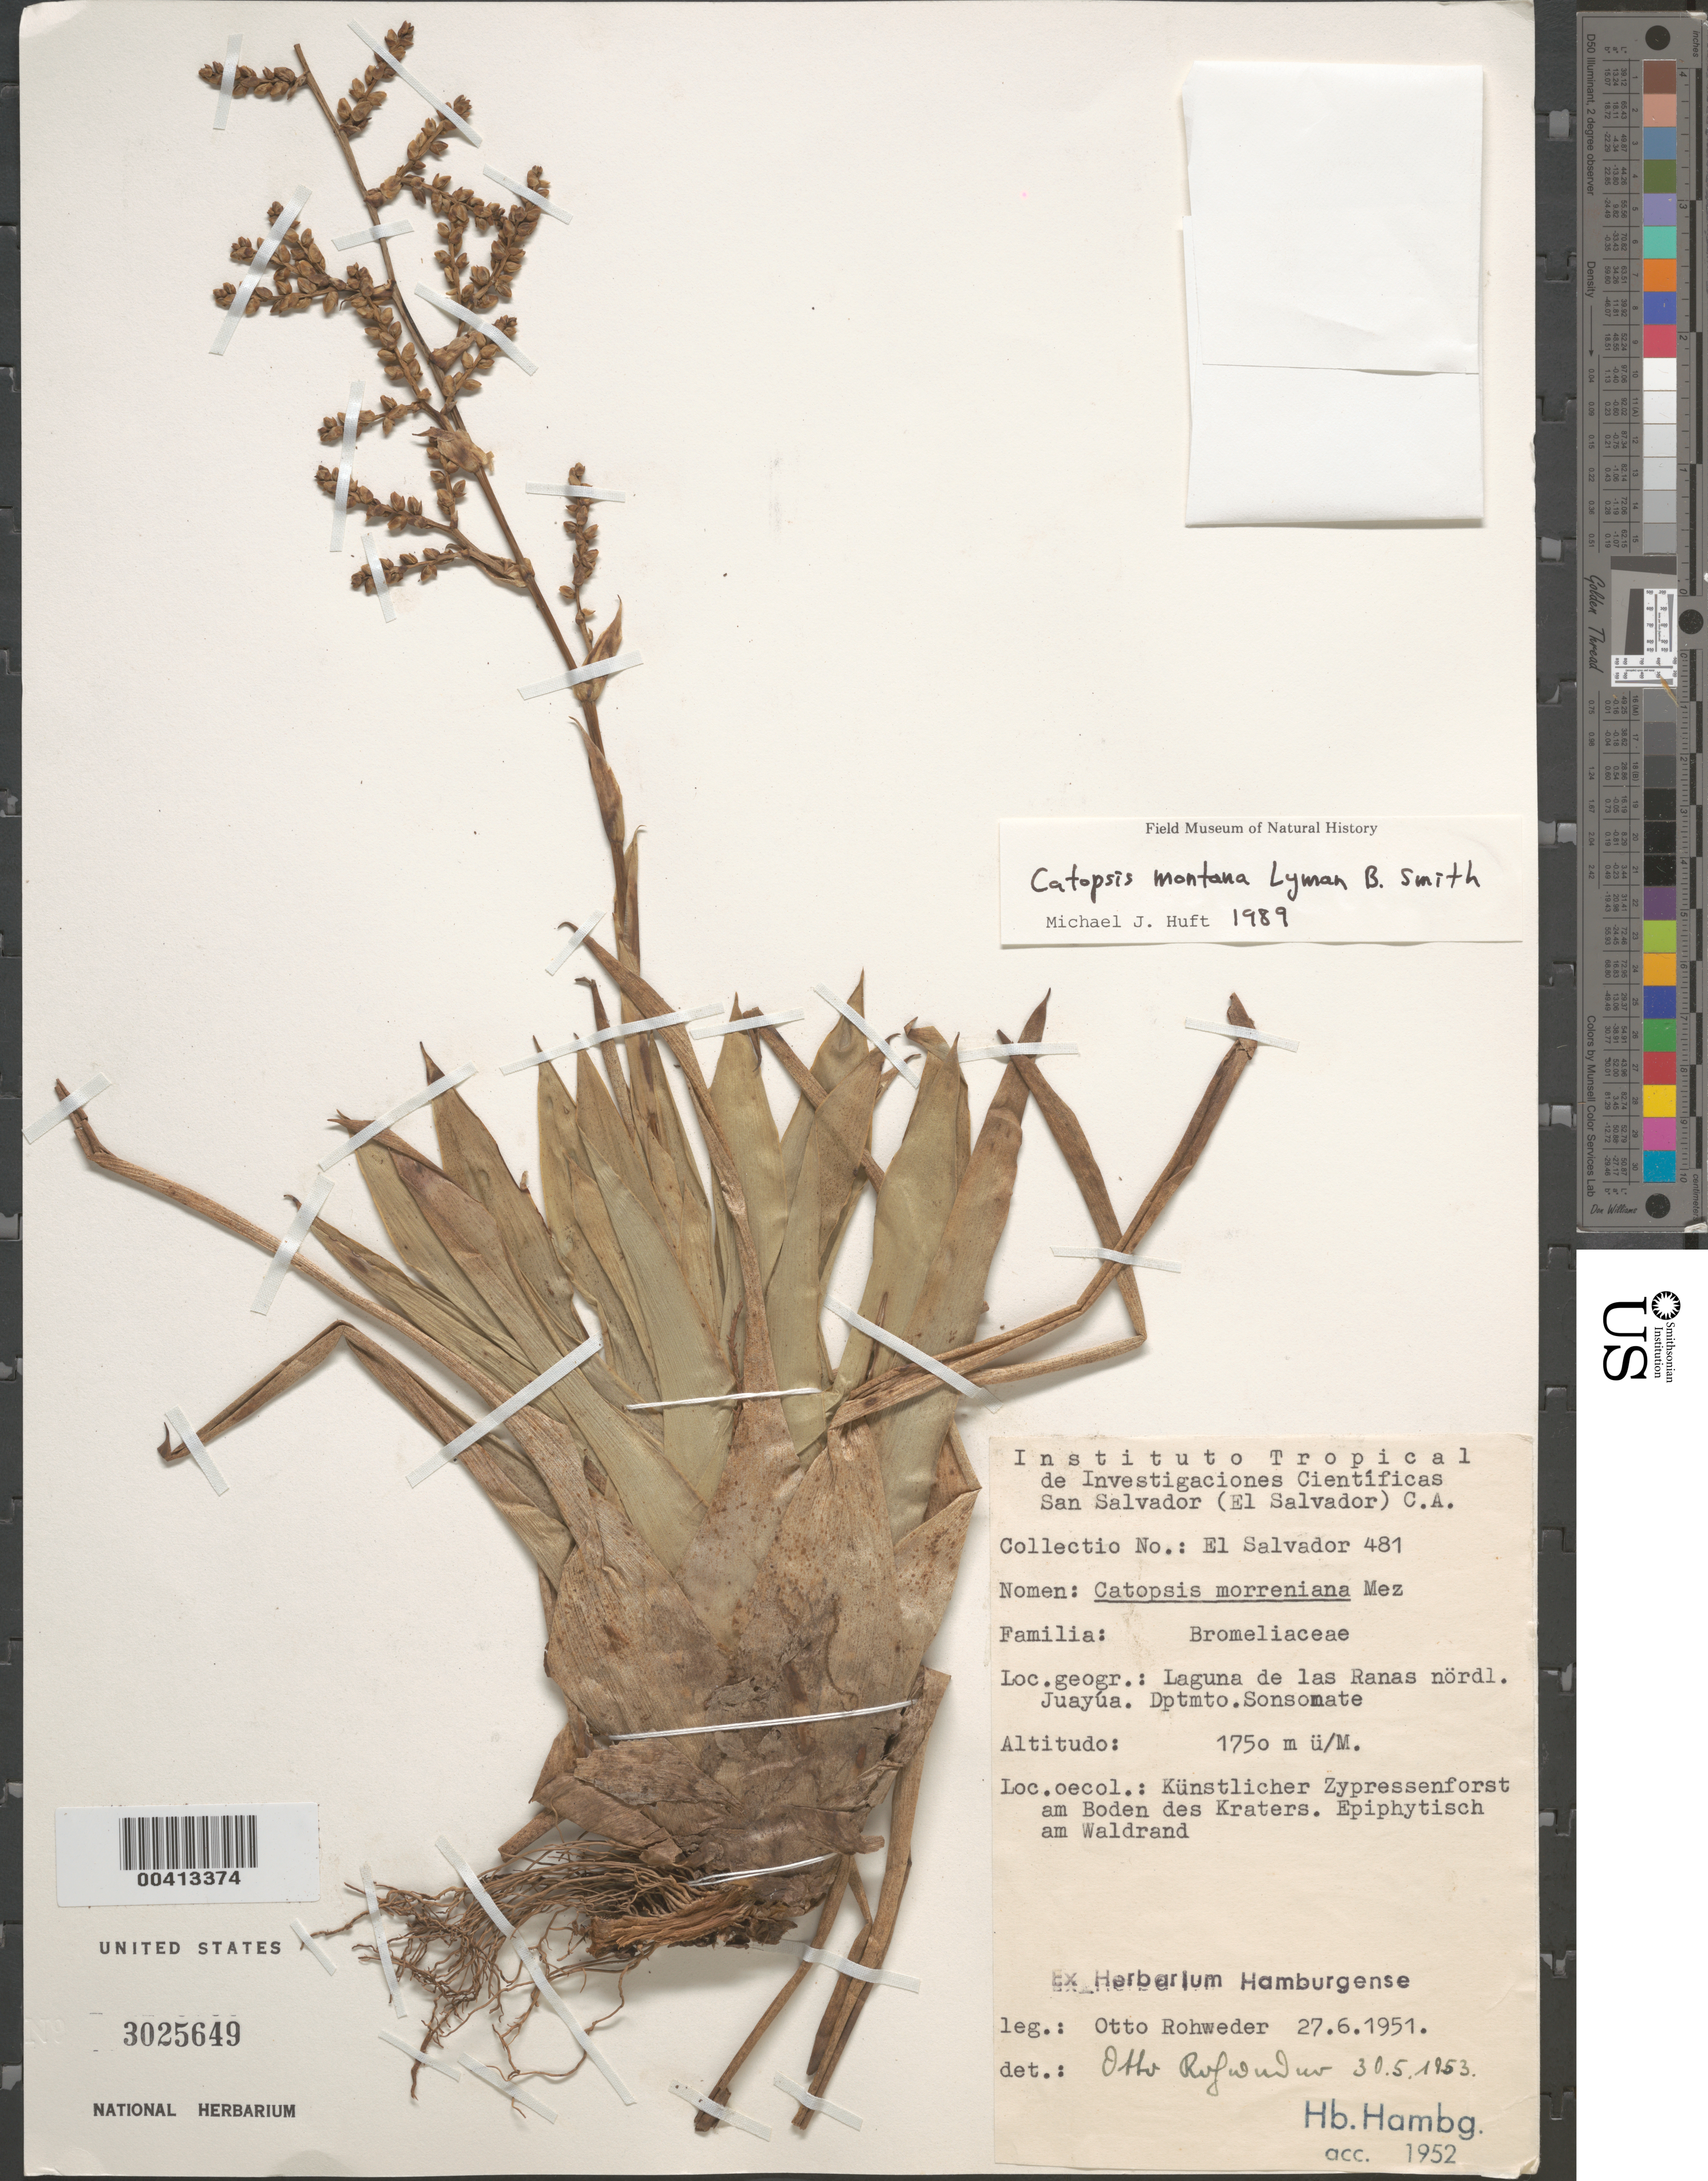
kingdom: Plantae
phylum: Tracheophyta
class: Liliopsida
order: Poales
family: Bromeliaceae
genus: Catopsis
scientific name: Catopsis montana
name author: L.B. Sm.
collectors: O. Rohweder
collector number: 481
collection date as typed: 27 Jun 1951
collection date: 1951-06-27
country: El Salvador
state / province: Sonsonate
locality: Laguna de las ranas nordl., juayua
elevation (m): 1750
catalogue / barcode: US 3025649